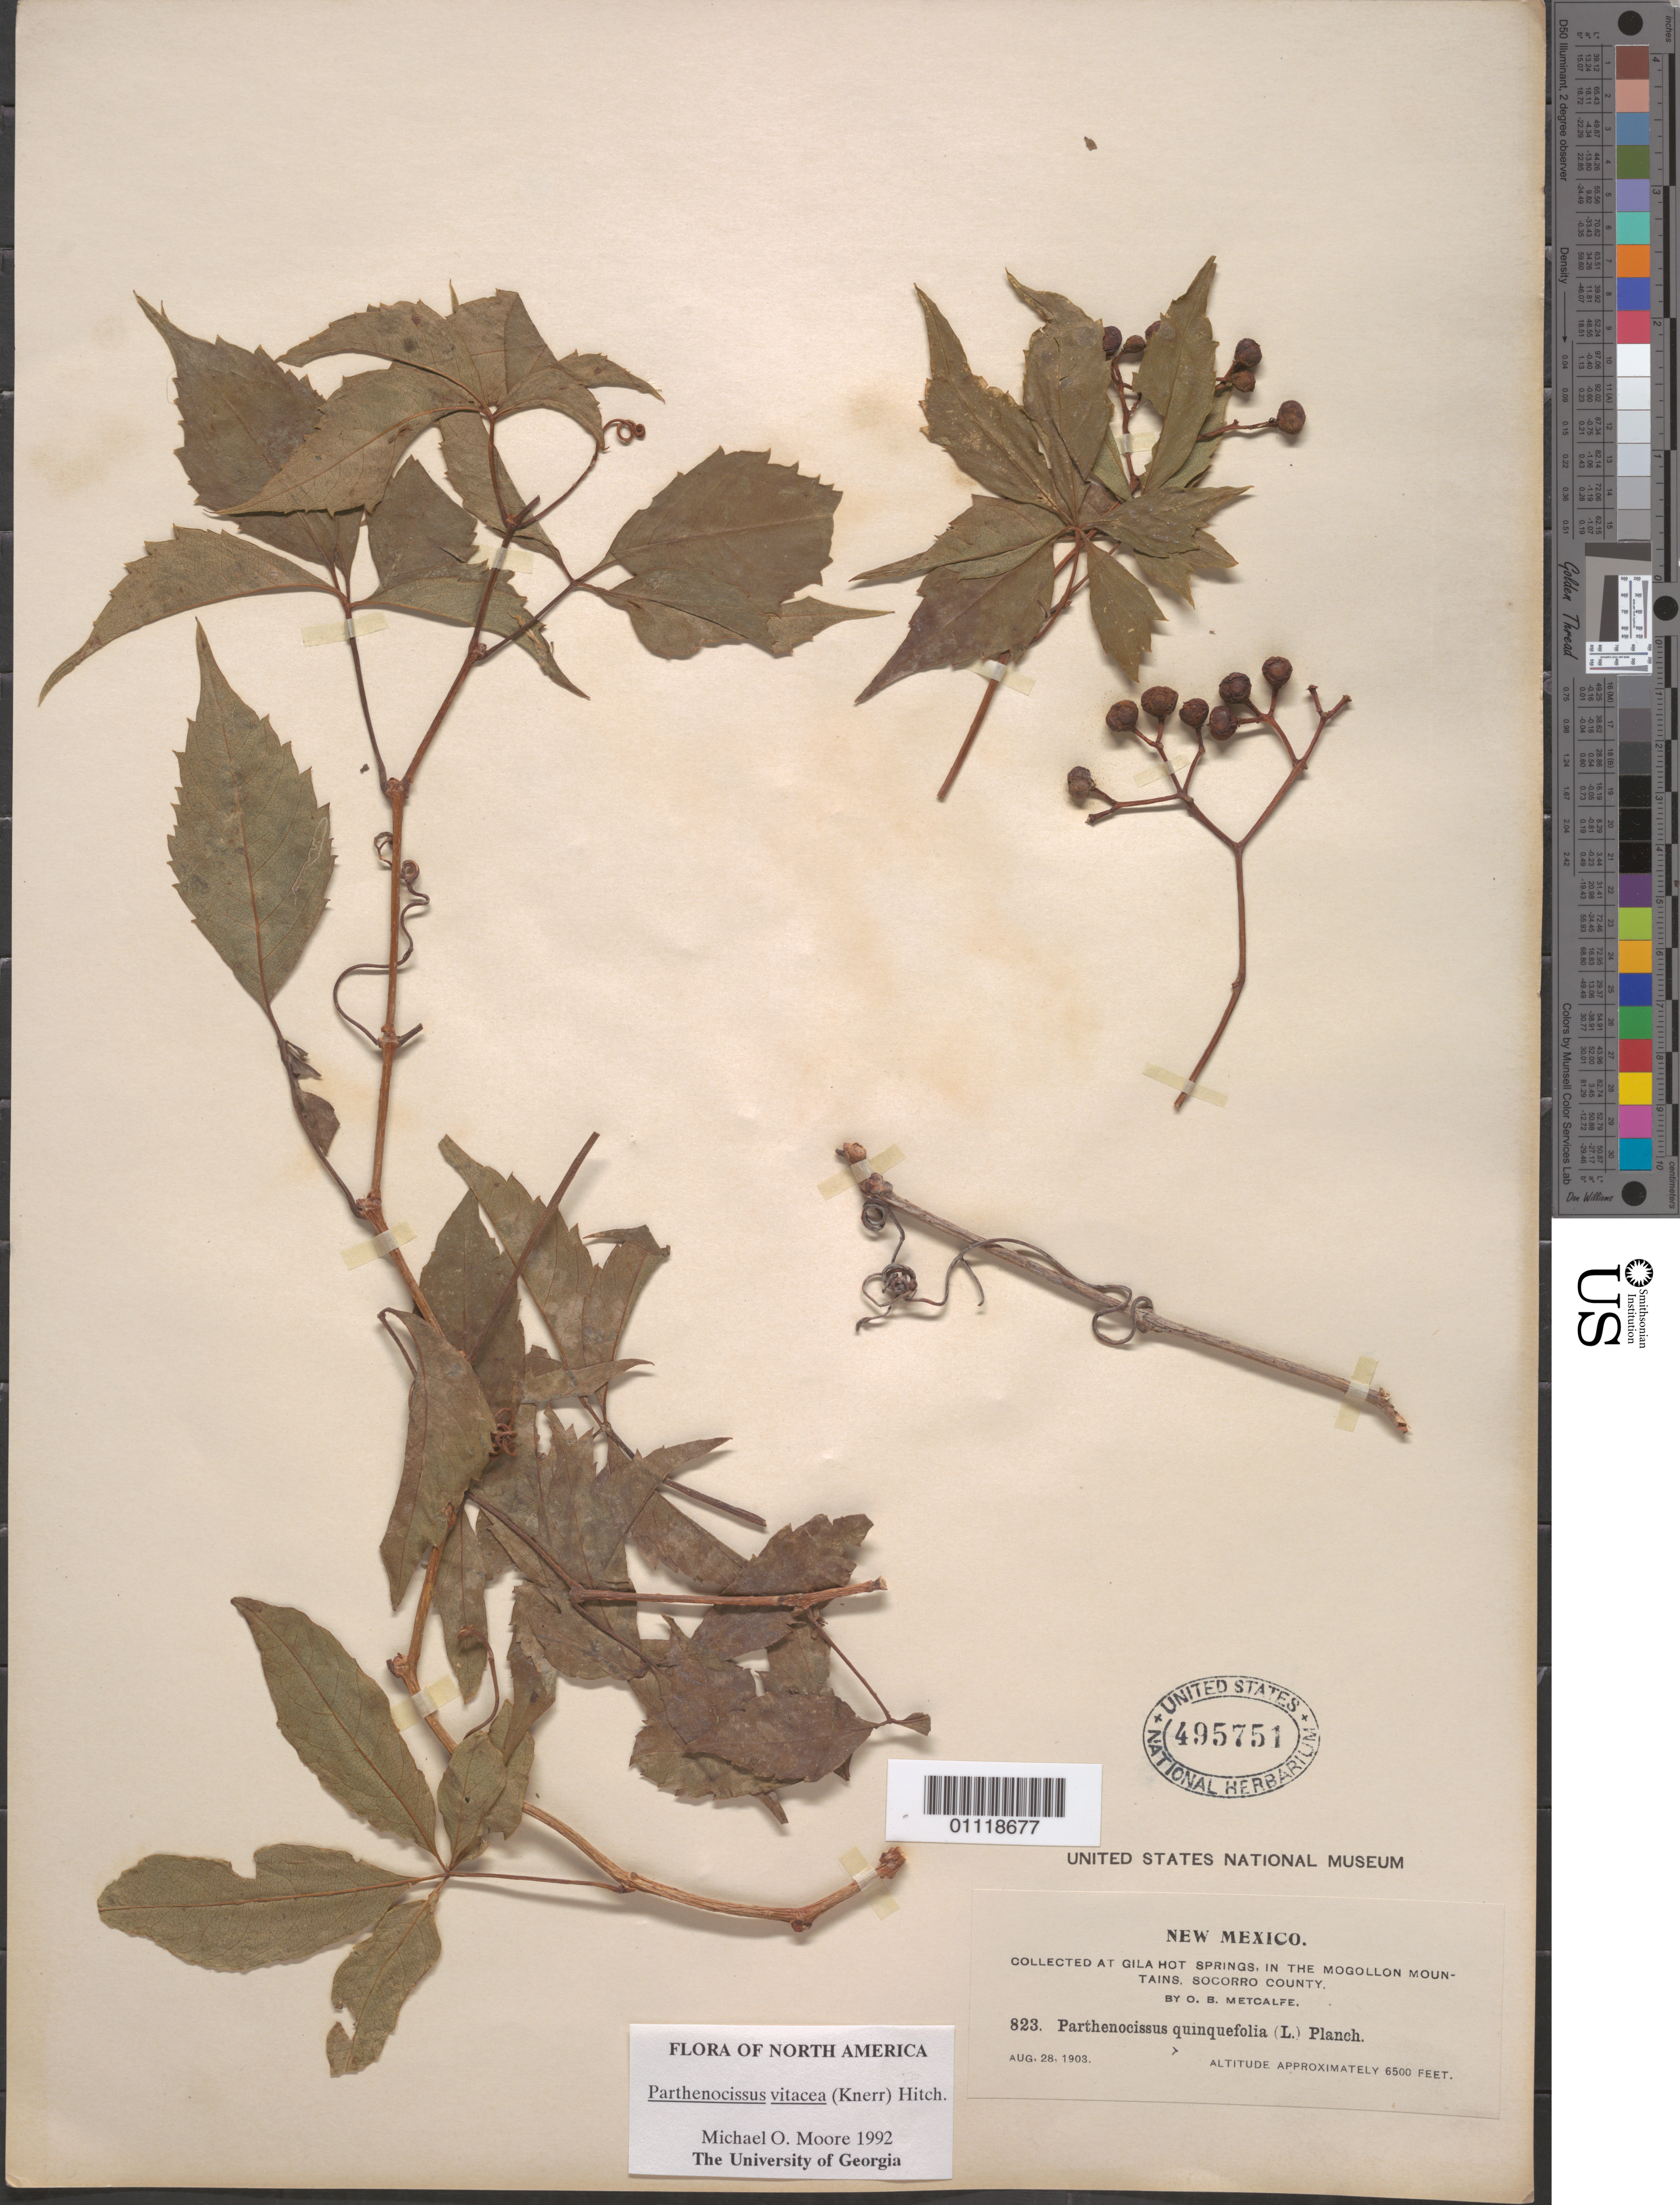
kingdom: Plantae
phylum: Tracheophyta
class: Magnoliopsida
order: Vitales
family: Vitaceae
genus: Parthenocissus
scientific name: Parthenocissus vitacea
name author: (Knerr) Hitchc.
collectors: O. B. Metcalfe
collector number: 823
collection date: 1903-08-28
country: United States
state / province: New Mexico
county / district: Socorro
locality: Gila Hot Springs, in the Mogollon Mts.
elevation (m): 1981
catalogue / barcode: US 495751